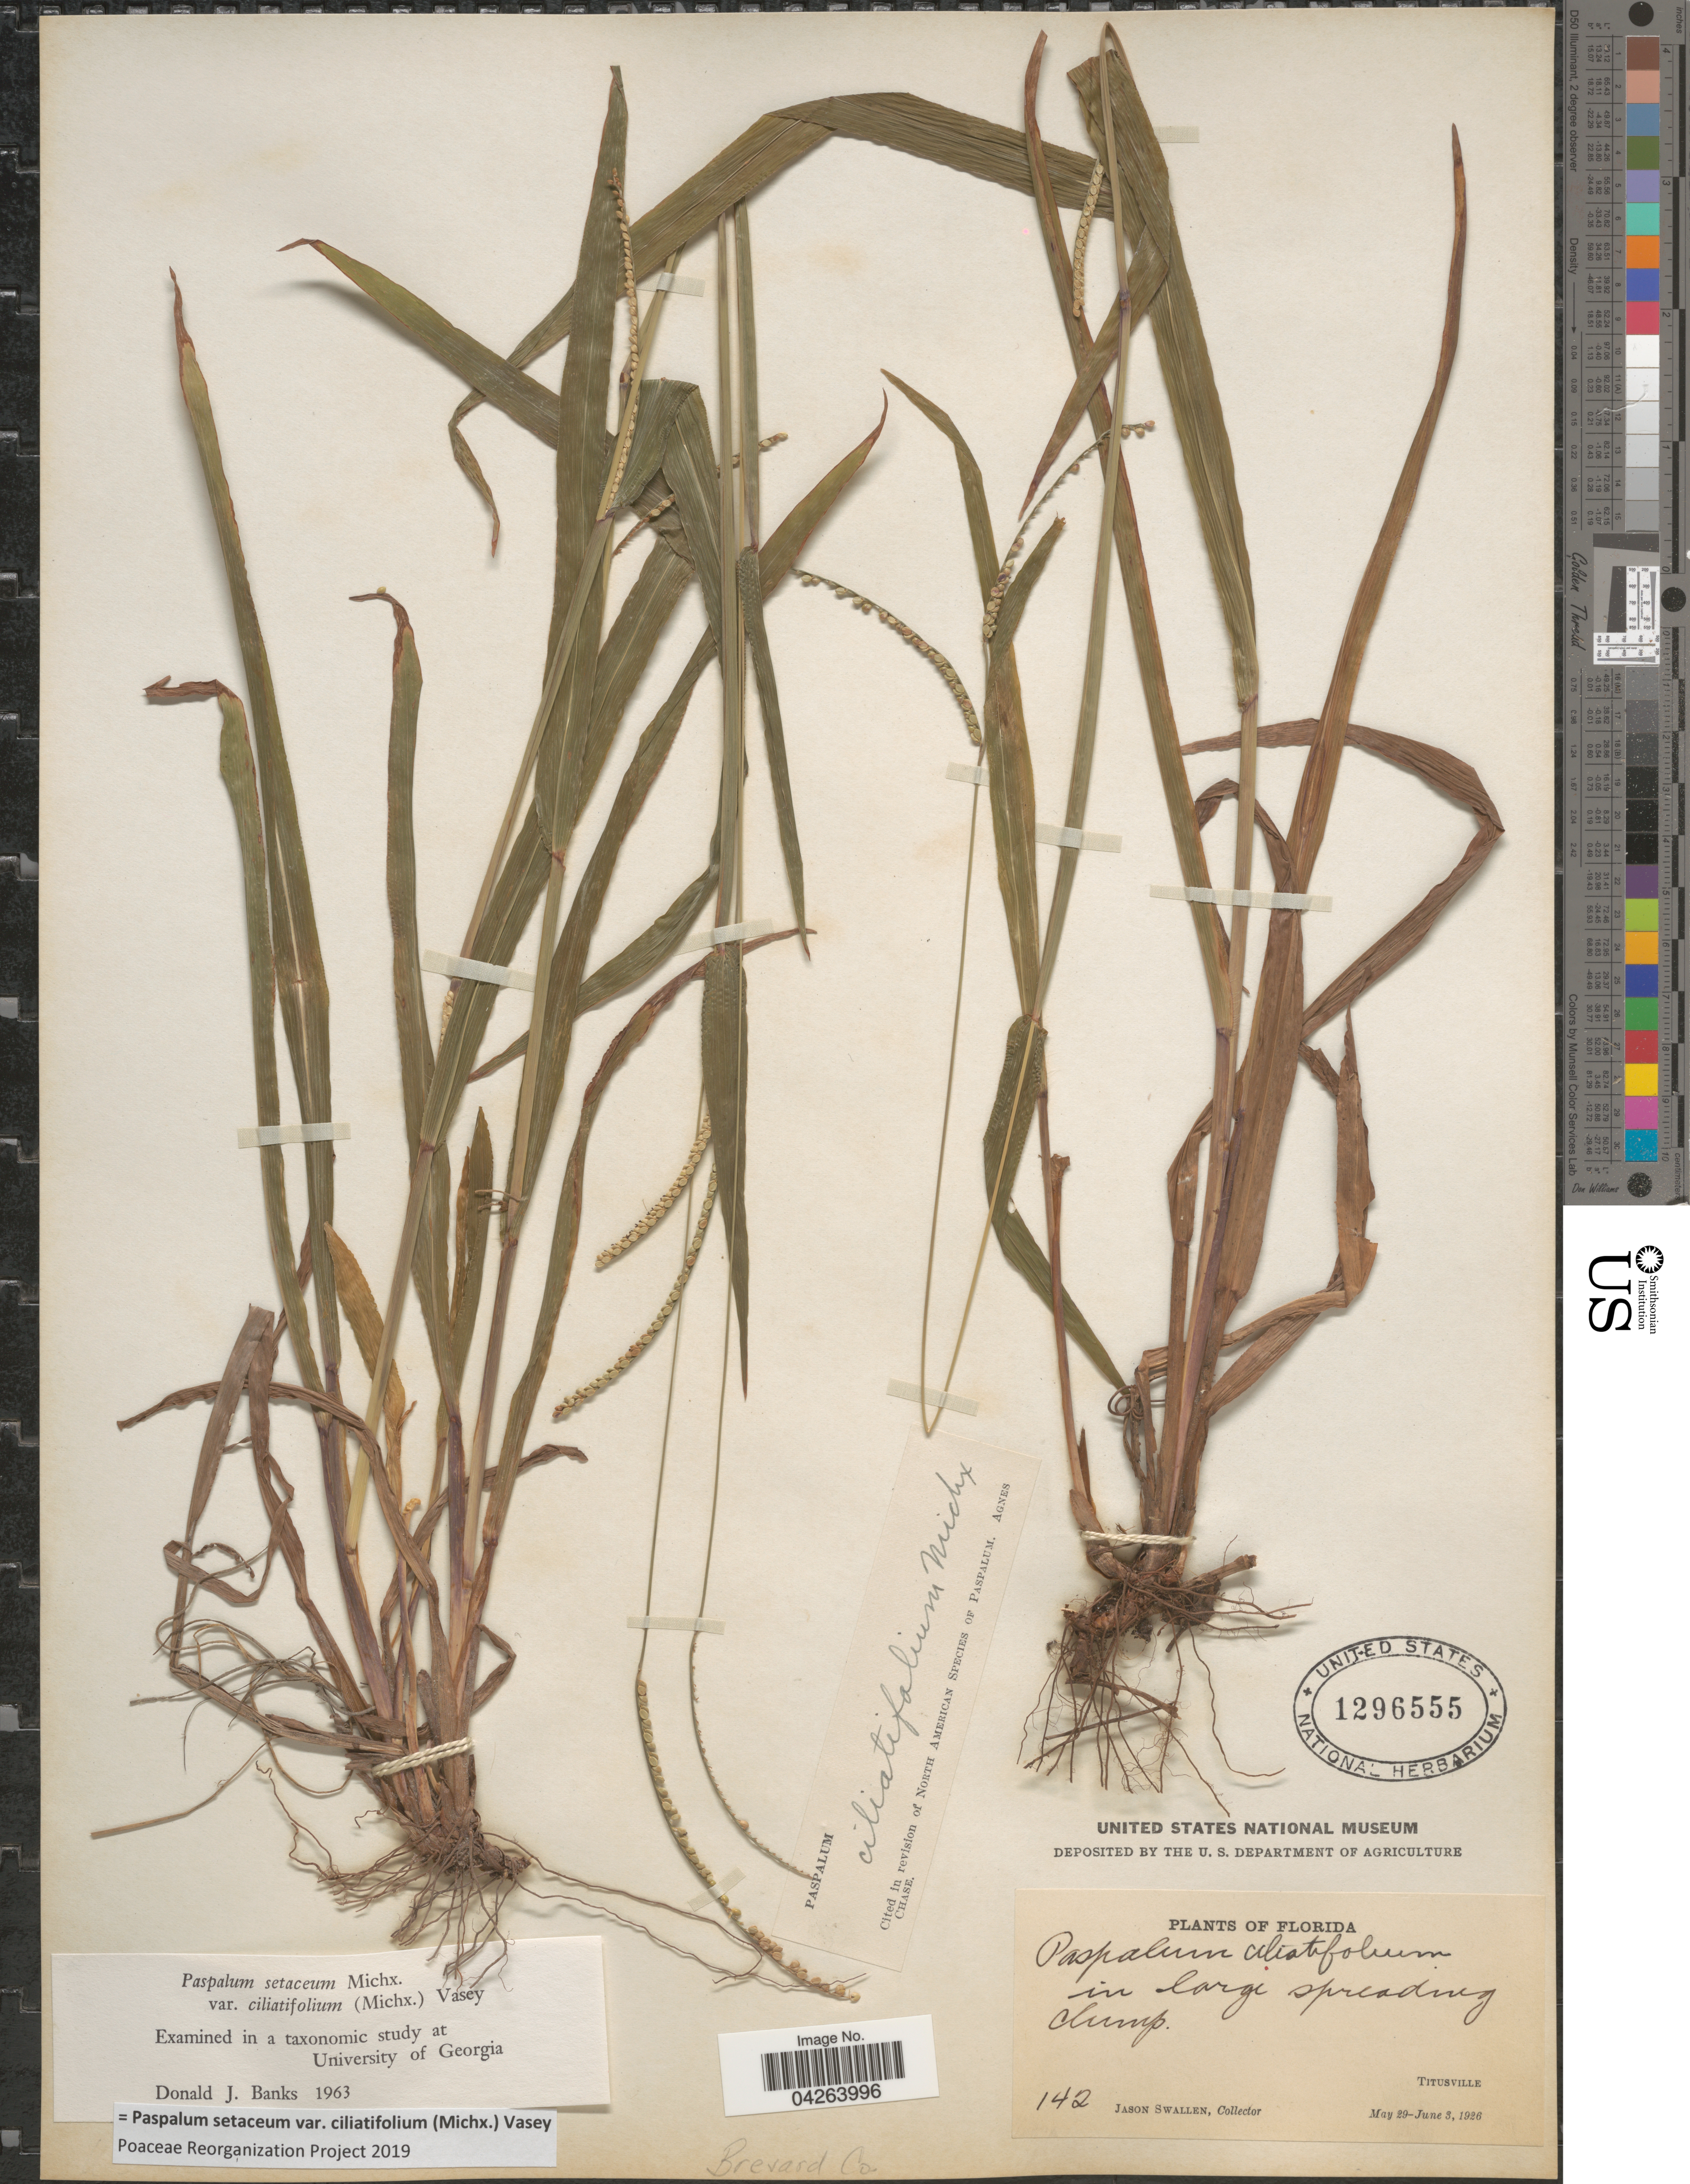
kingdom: Plantae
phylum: Tracheophyta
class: Liliopsida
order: Poales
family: Poaceae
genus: Paspalum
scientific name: Paspalum setaceum var. ciliatifolium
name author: (Michx.) Vasey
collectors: J. R. Swallen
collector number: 142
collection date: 1926-05-29/1926-06-03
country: United States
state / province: Florida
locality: In large spreading clump. Titusville. Brevard Co.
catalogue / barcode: US 1296555